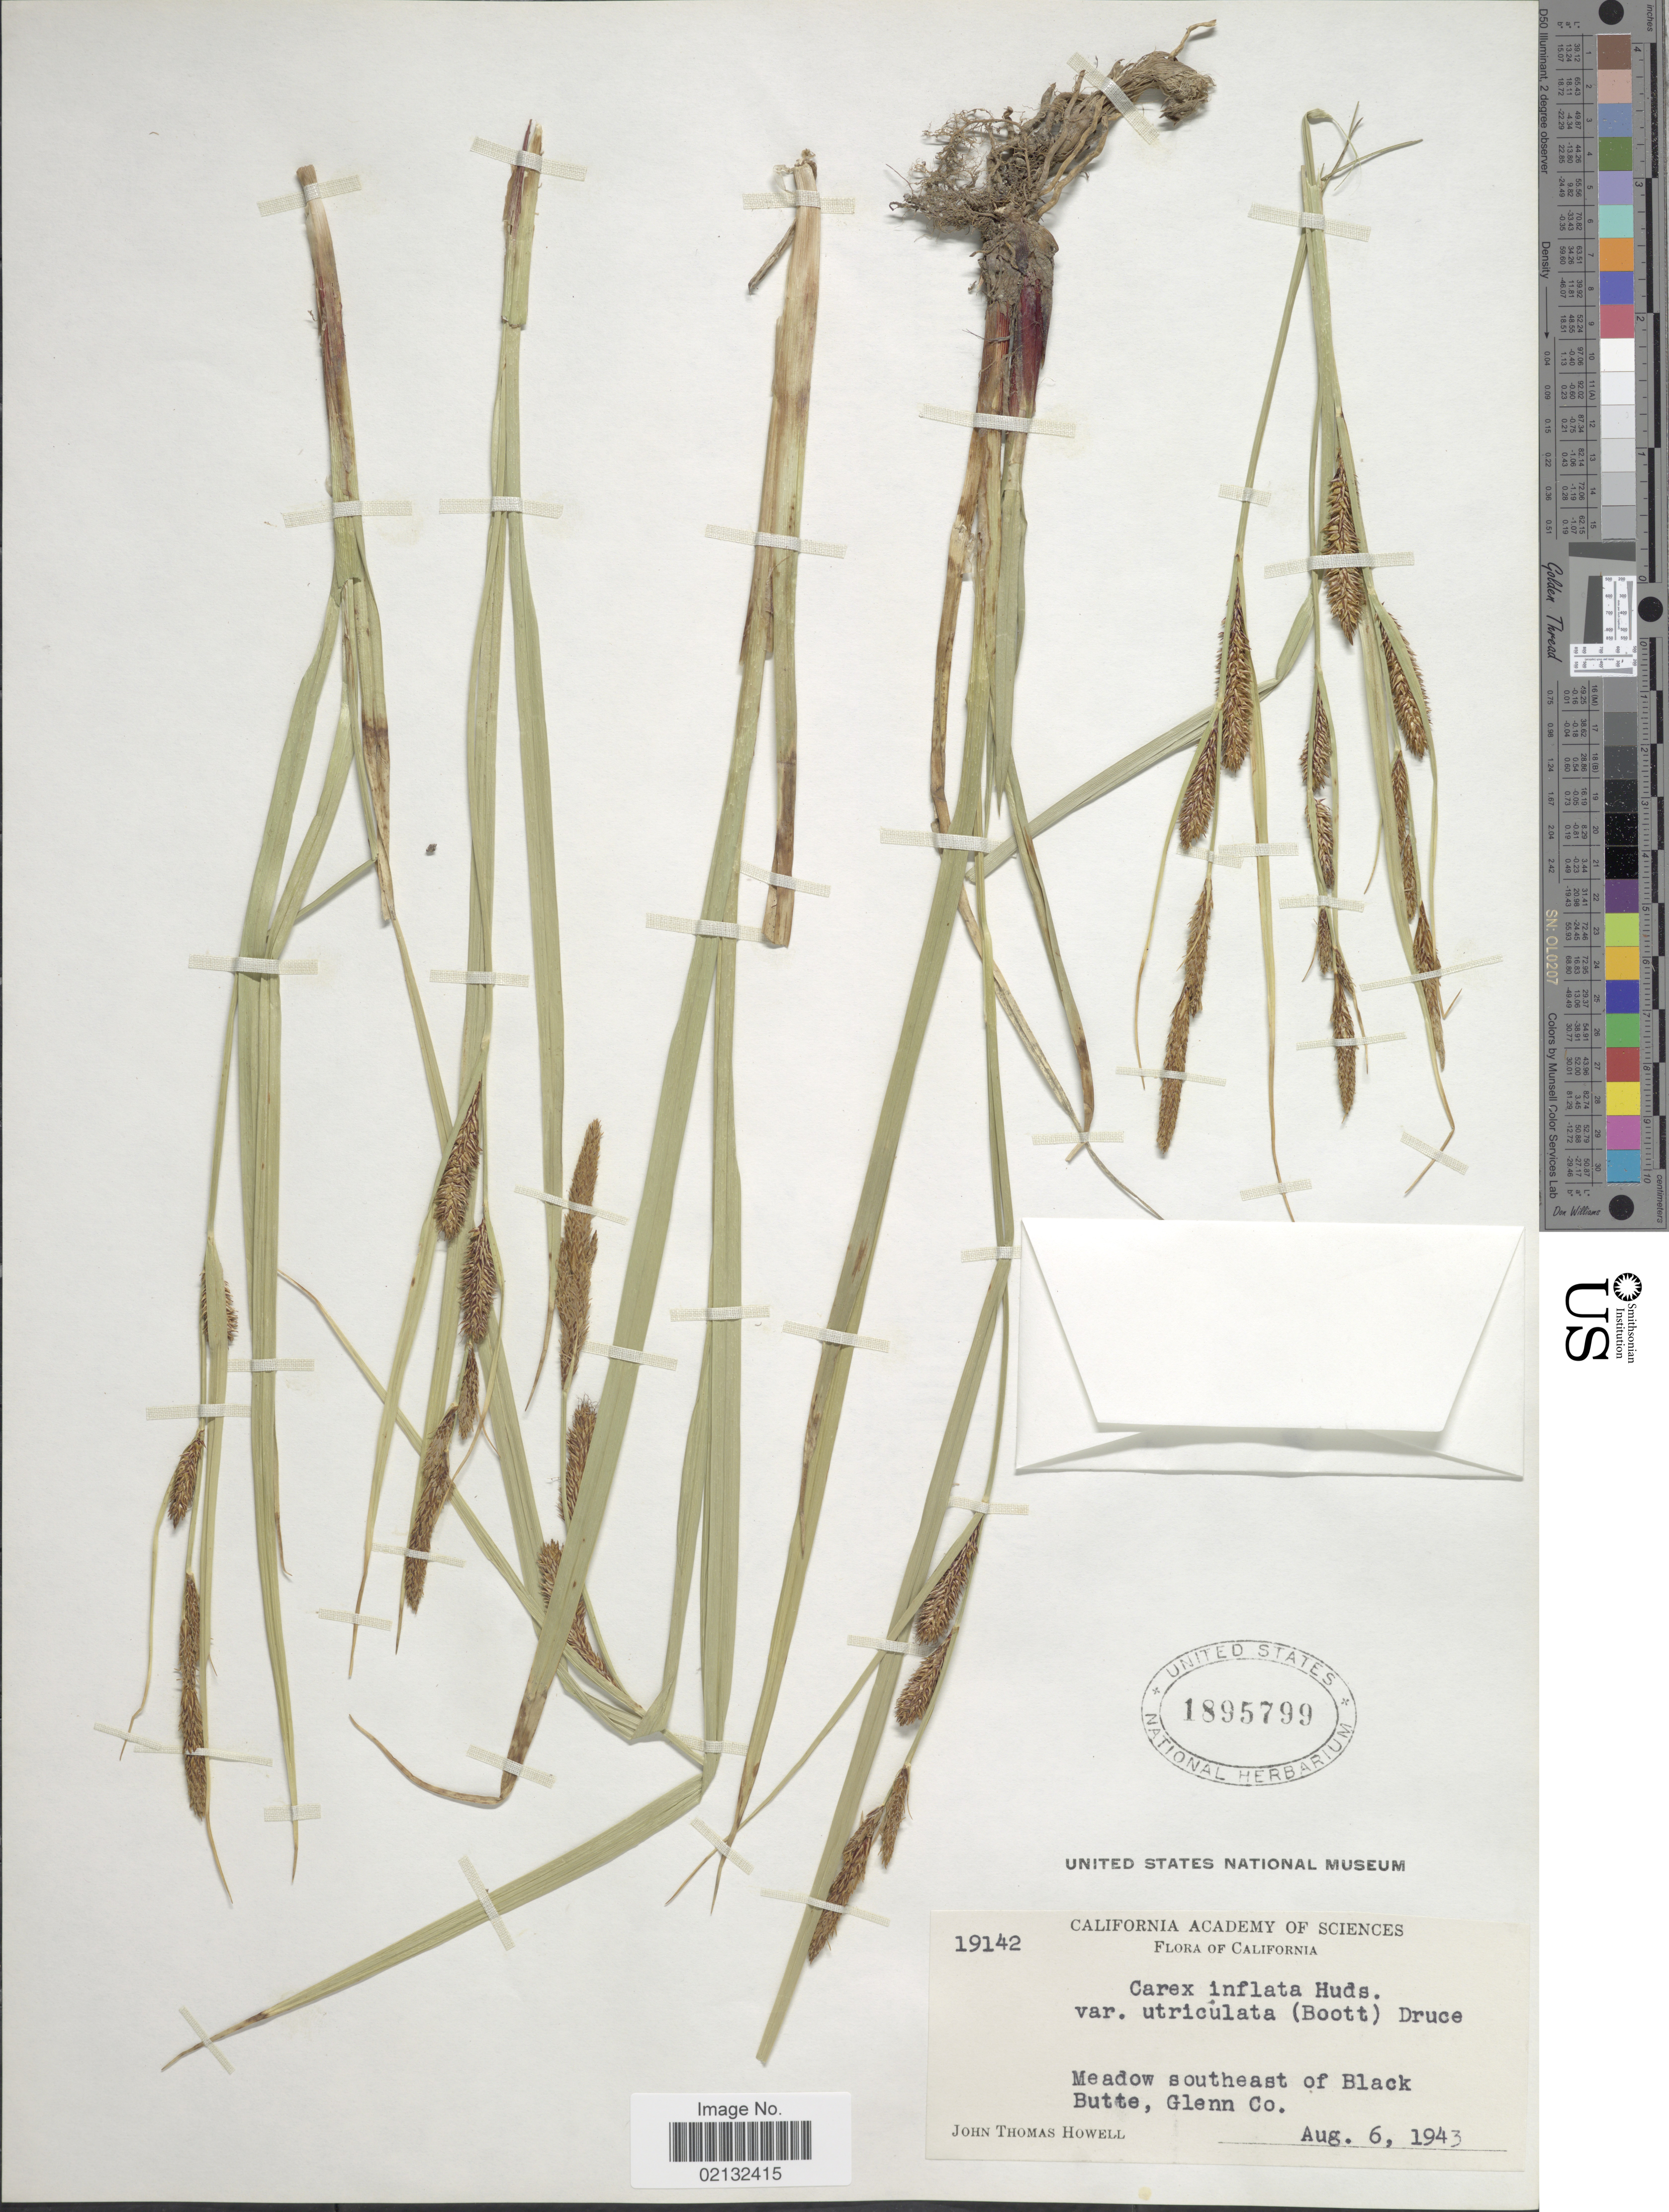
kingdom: Plantae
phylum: Tracheophyta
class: Liliopsida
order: Poales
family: Cyperaceae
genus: Carex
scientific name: Carex rostrata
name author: Stokes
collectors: J. T. Howell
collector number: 19142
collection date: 1943-08-06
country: United States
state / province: California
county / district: Glenn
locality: Meadow southeast of Black Butte, Glenn Co.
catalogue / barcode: US 1895799